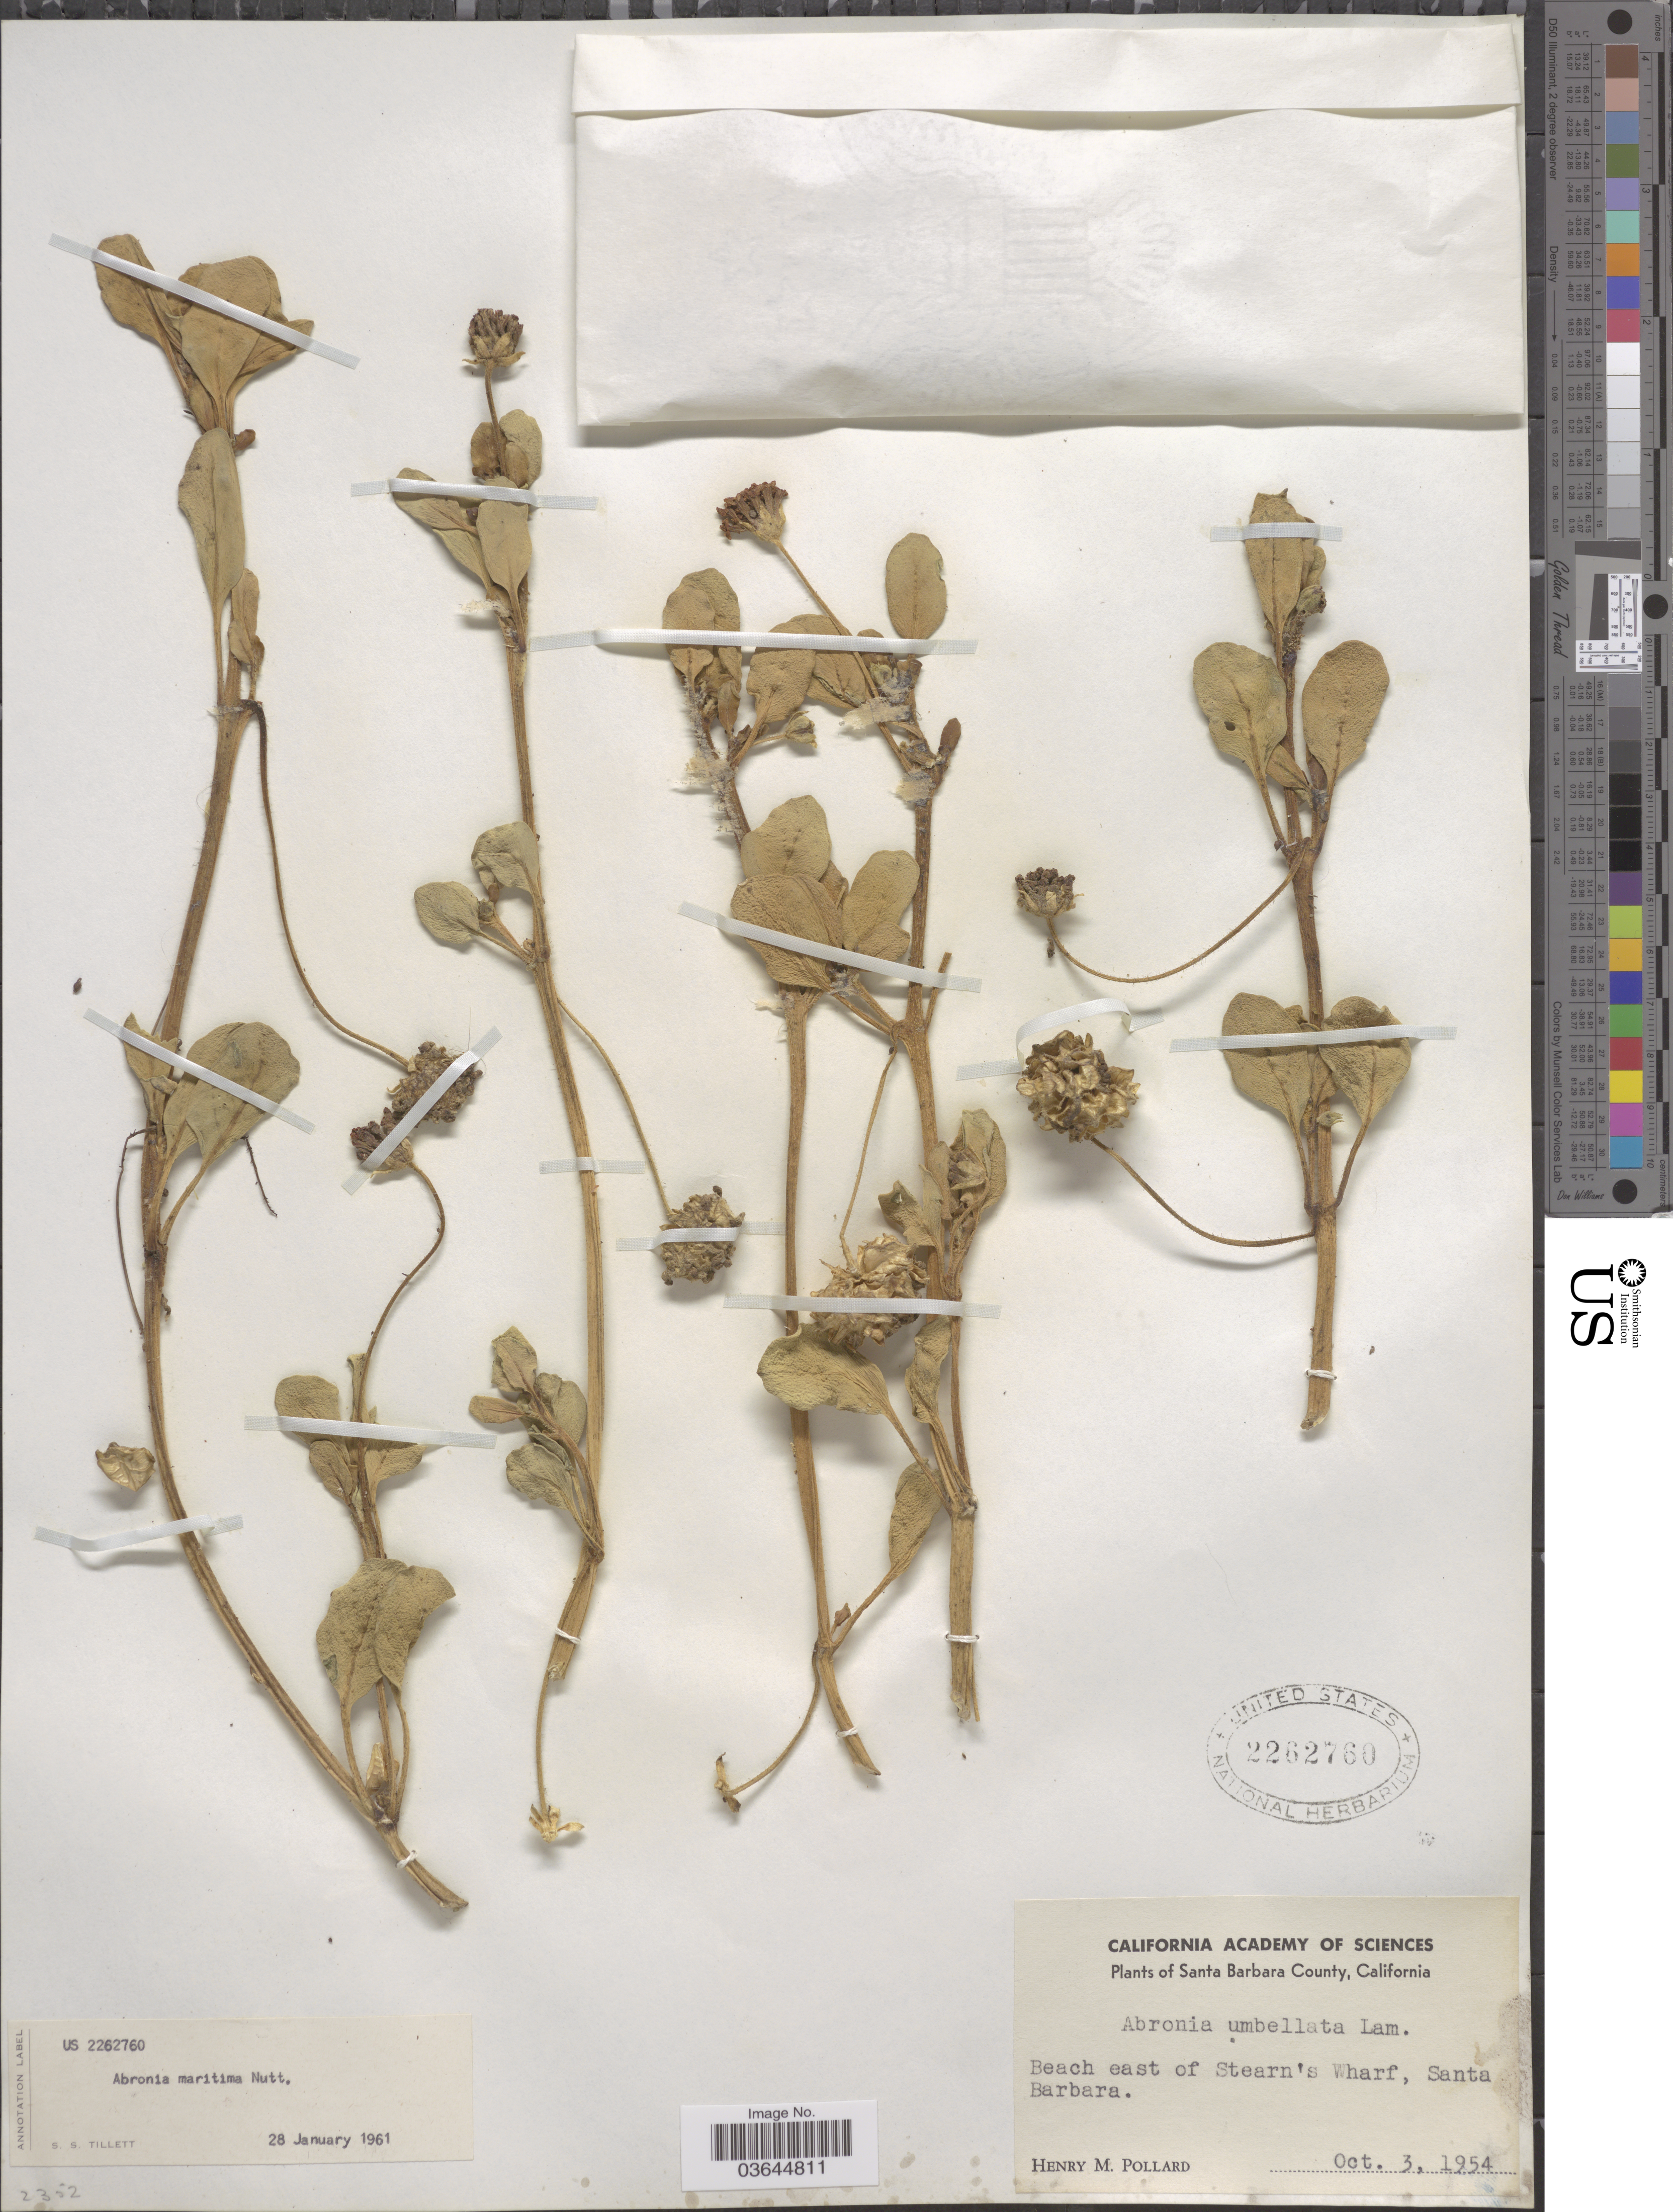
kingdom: Plantae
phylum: Tracheophyta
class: Magnoliopsida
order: Caryophyllales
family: Nyctaginaceae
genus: Abronia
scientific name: Abronia maritima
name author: Nutt. ex S. Watson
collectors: H. M. Pollard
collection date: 1954-10-03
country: United States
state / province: California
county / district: Santa Barbara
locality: Santa Barbara County. Beach east of Stearn's Wharf, Santa Barbara.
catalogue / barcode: US 2262760